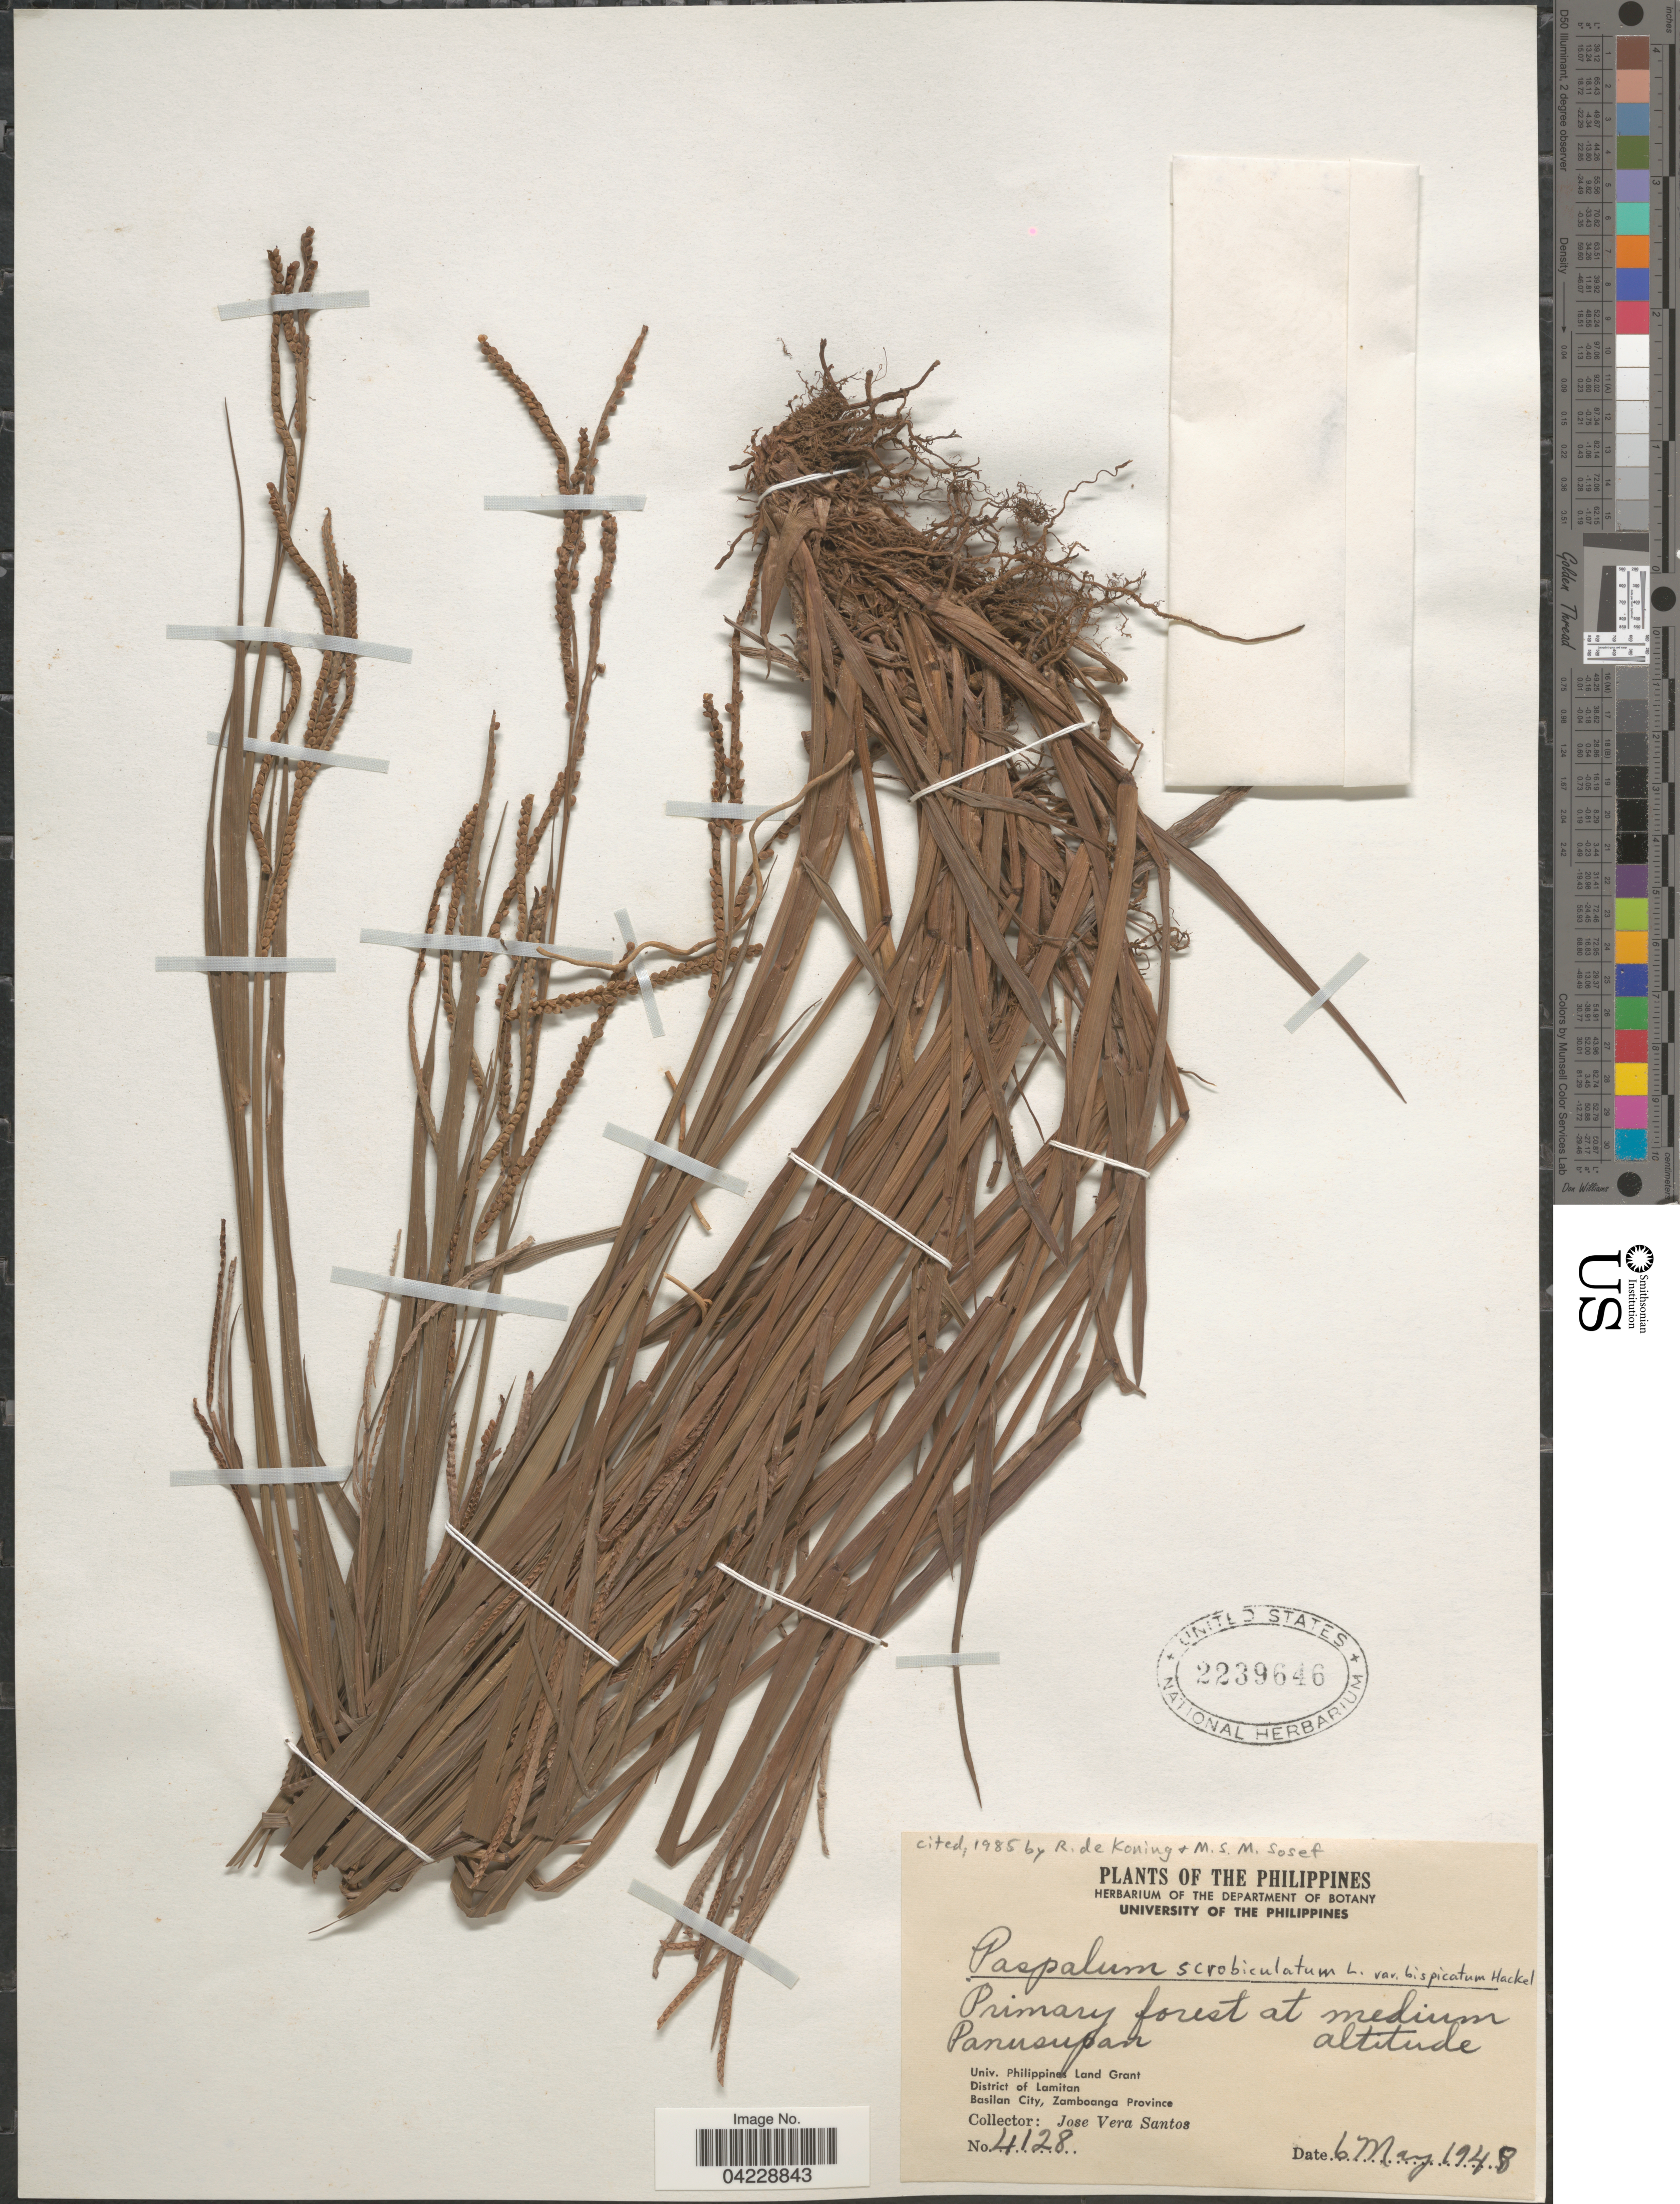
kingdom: Plantae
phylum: Tracheophyta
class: Liliopsida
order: Poales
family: Poaceae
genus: Paspalum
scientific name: Paspalum scrobiculatum var. bispicatum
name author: Hack. ex Merr.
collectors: J. Vera Santos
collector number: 4128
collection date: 1948-05-06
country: Philippines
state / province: Muslim Mindanao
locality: Panusupan. Univ. Philippines Land Grant. District of Lamitan. Basilan City, Zamboanga Province.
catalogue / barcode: US 2239646